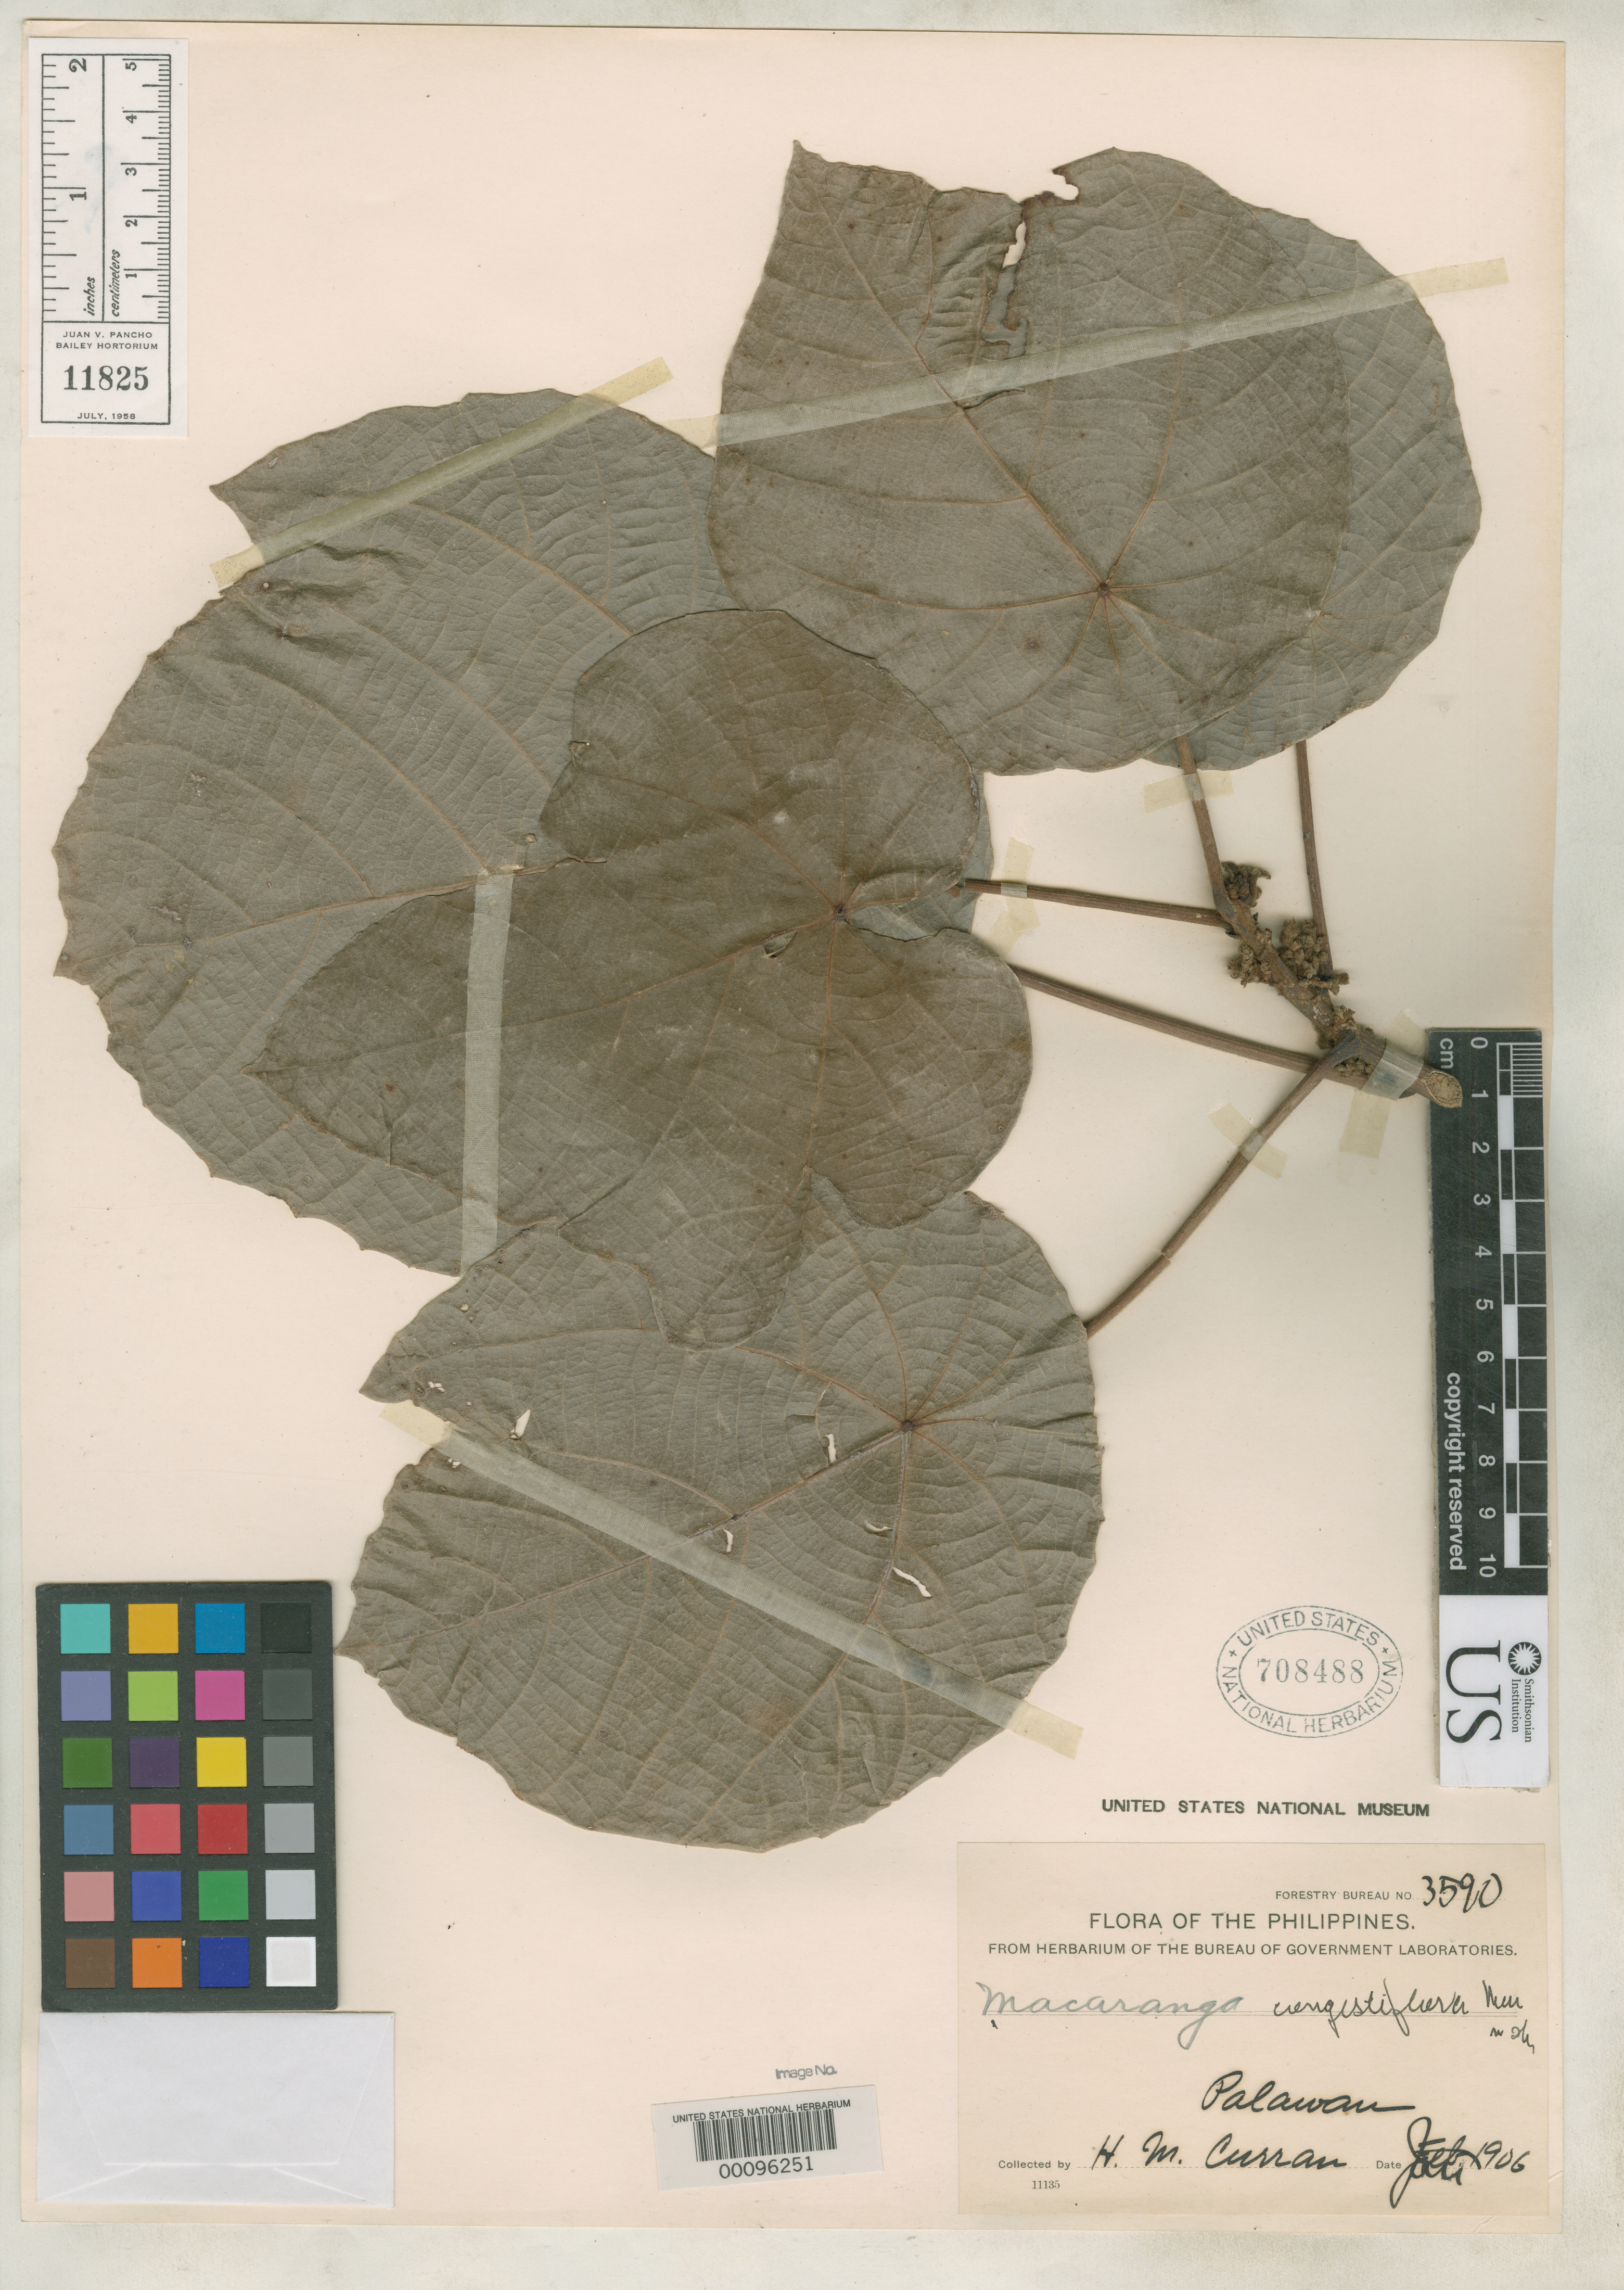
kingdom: Plantae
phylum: Tracheophyta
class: Magnoliopsida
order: Malpighiales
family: Euphorbiaceae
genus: Macaranga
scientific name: Macaranga congestiflora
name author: Merr.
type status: Syntype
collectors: H. M. Curran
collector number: Bur. Sci. 3590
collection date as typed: Jan 1906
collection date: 1906-01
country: Philippines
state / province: Mimaropa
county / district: Palawan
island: Palawan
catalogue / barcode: US 708488